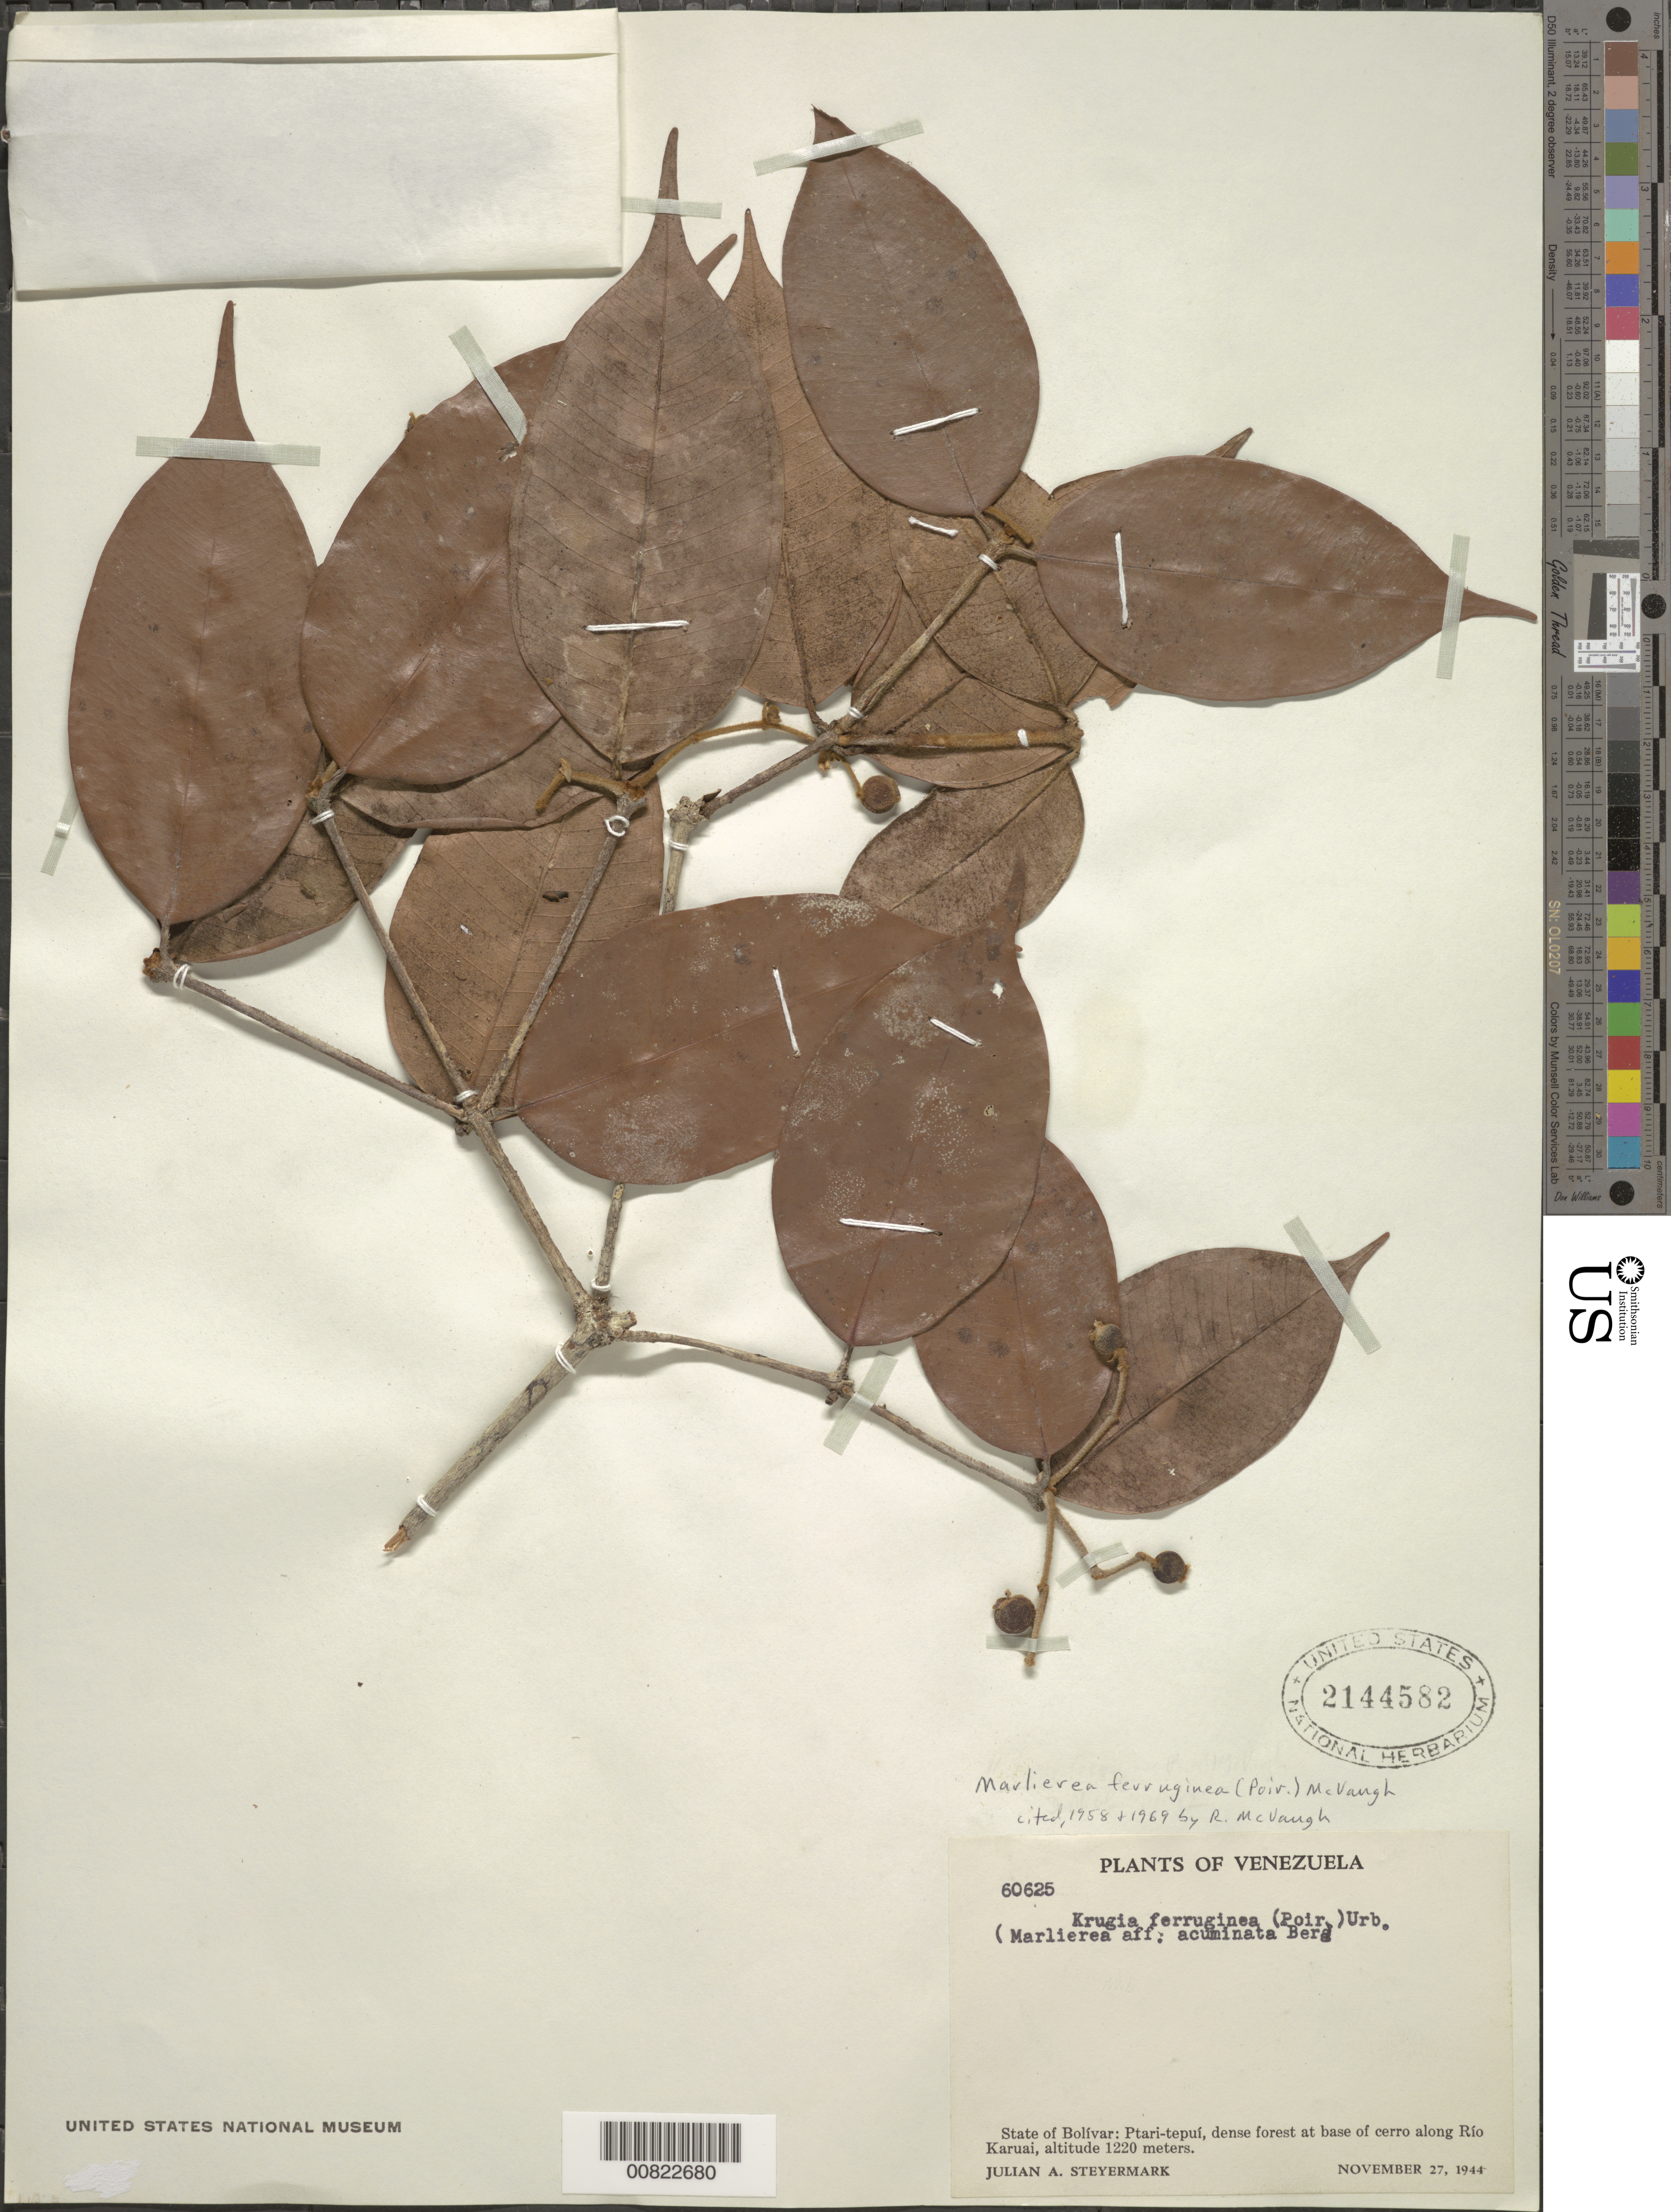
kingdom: Plantae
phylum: Tracheophyta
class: Magnoliopsida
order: Myrtales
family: Myrtaceae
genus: Myrcia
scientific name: Myrcia ferruginea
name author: (Poir.) DC.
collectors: J. Steyermark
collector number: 60625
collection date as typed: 27-Nov-44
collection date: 1944-11-27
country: Venezuela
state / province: Bolívar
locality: Ptari-tepuí, along Río Karuai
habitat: Dense forest at base of cerro along rio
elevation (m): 1220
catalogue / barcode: US 2144582